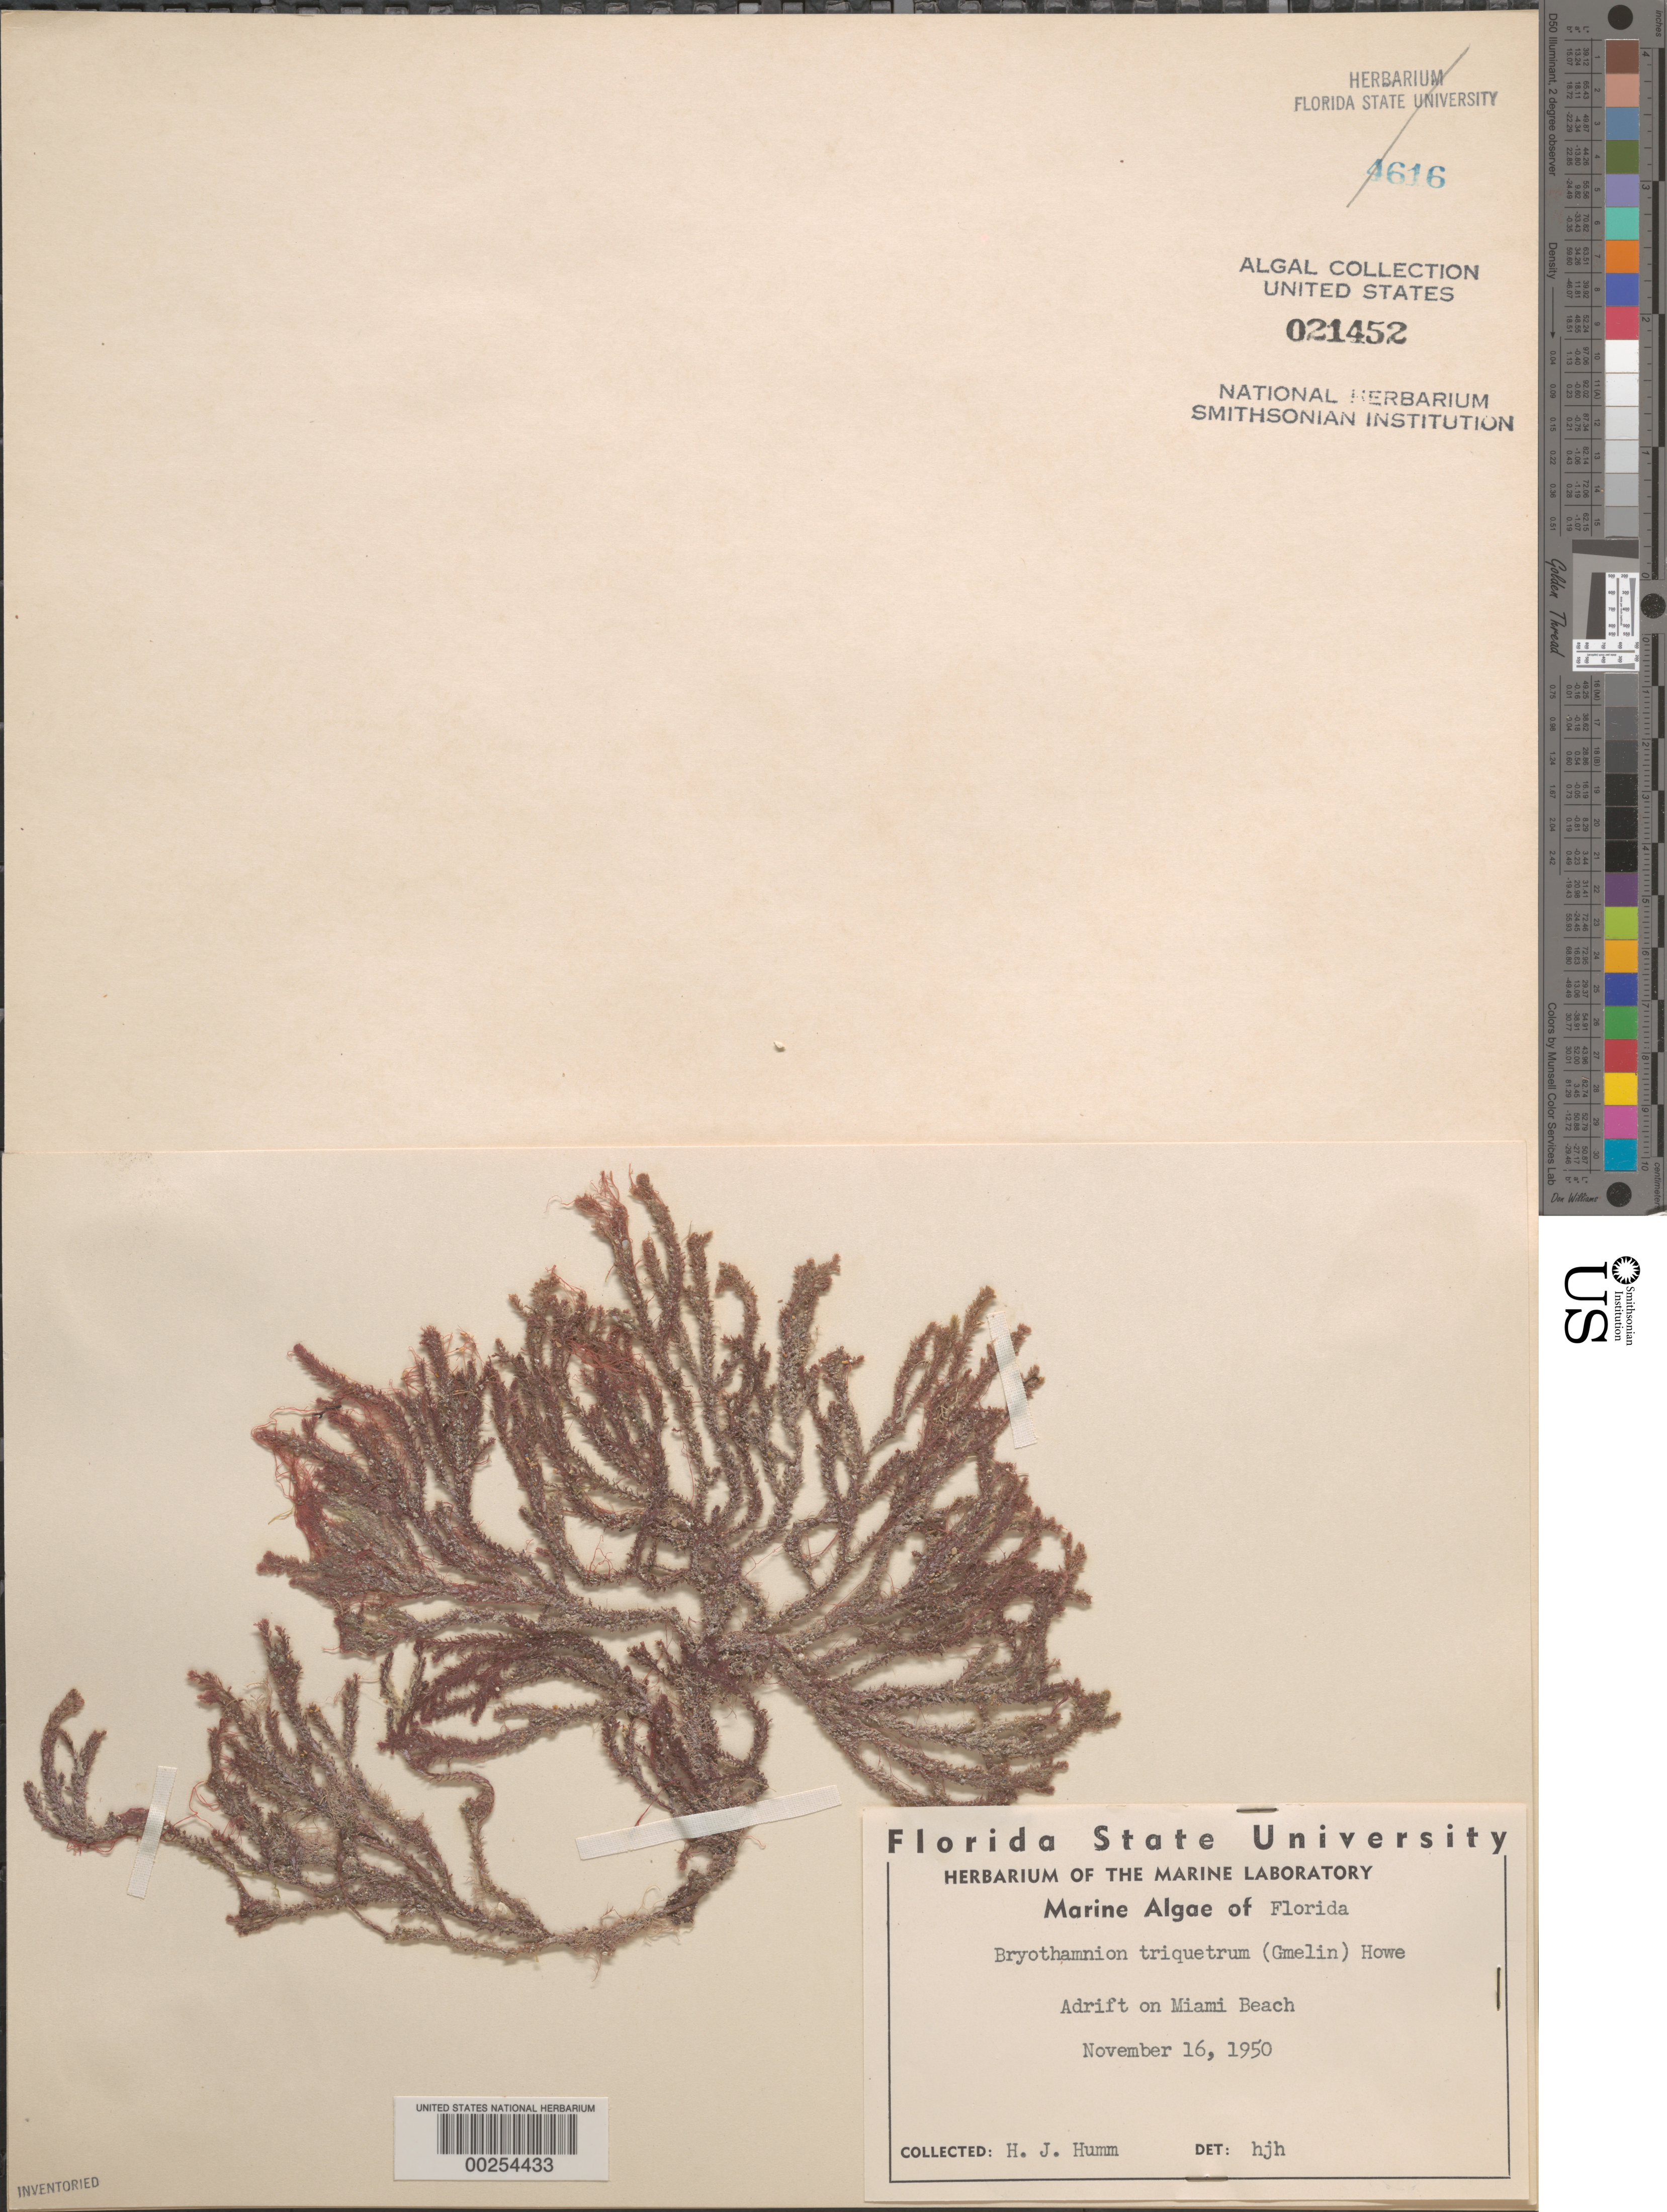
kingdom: Plantae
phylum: Rhodophyta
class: Florideophyceae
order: Ceramiales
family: Rhodomelaceae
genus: Alsidium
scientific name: Alsidium triquetrum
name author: (S.G. Gmel.) Trevis.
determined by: Algae name updating Project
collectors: H. J. Humm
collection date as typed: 16 Nov 1960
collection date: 1960-11-16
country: United States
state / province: Florida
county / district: Miami-Dade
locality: Miami Beach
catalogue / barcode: US 21452